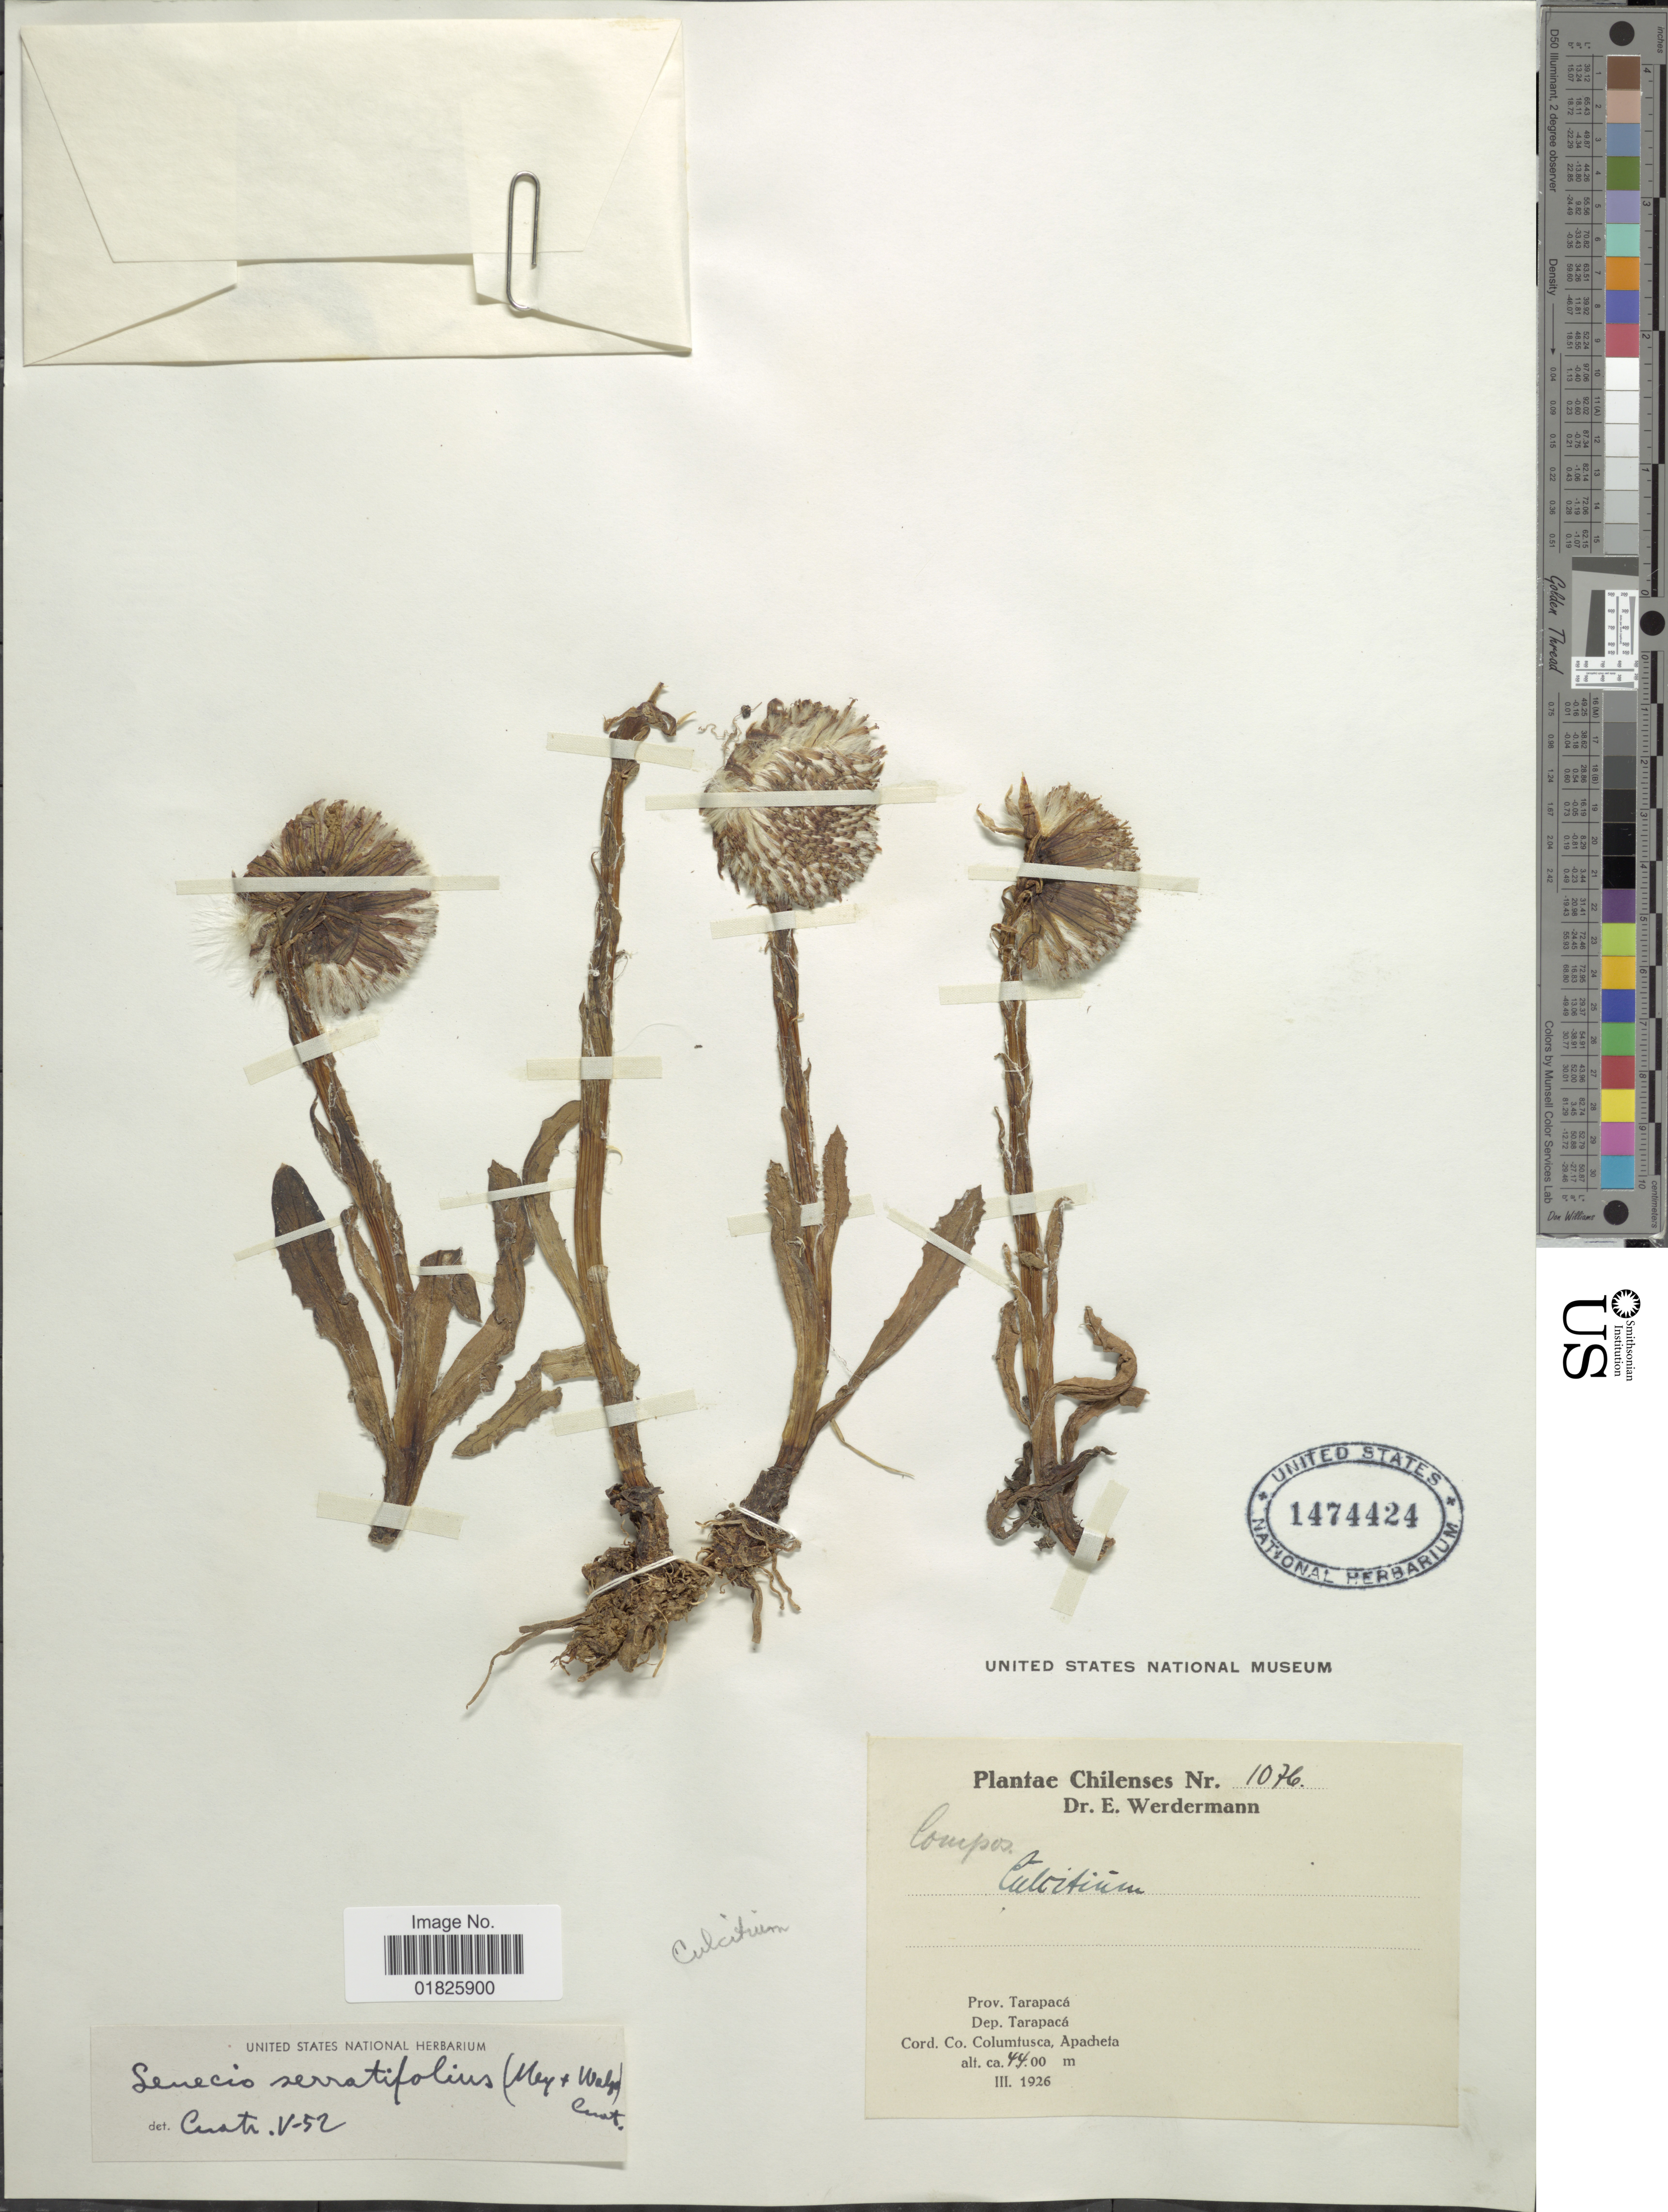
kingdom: Plantae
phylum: Tracheophyta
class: Magnoliopsida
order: Asterales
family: Asteraceae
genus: Senecio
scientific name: Senecio serratifolius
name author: (Meyen & Walp.) Cuatrec.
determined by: Cuatrecasas, J.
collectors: E. Werdermann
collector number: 1076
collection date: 1926-03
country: Chile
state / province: Tarapacá (I)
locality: Prov. Tarapaca. Cord. Co. Columtusca, Apacheta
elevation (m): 4400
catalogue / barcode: US 1474424